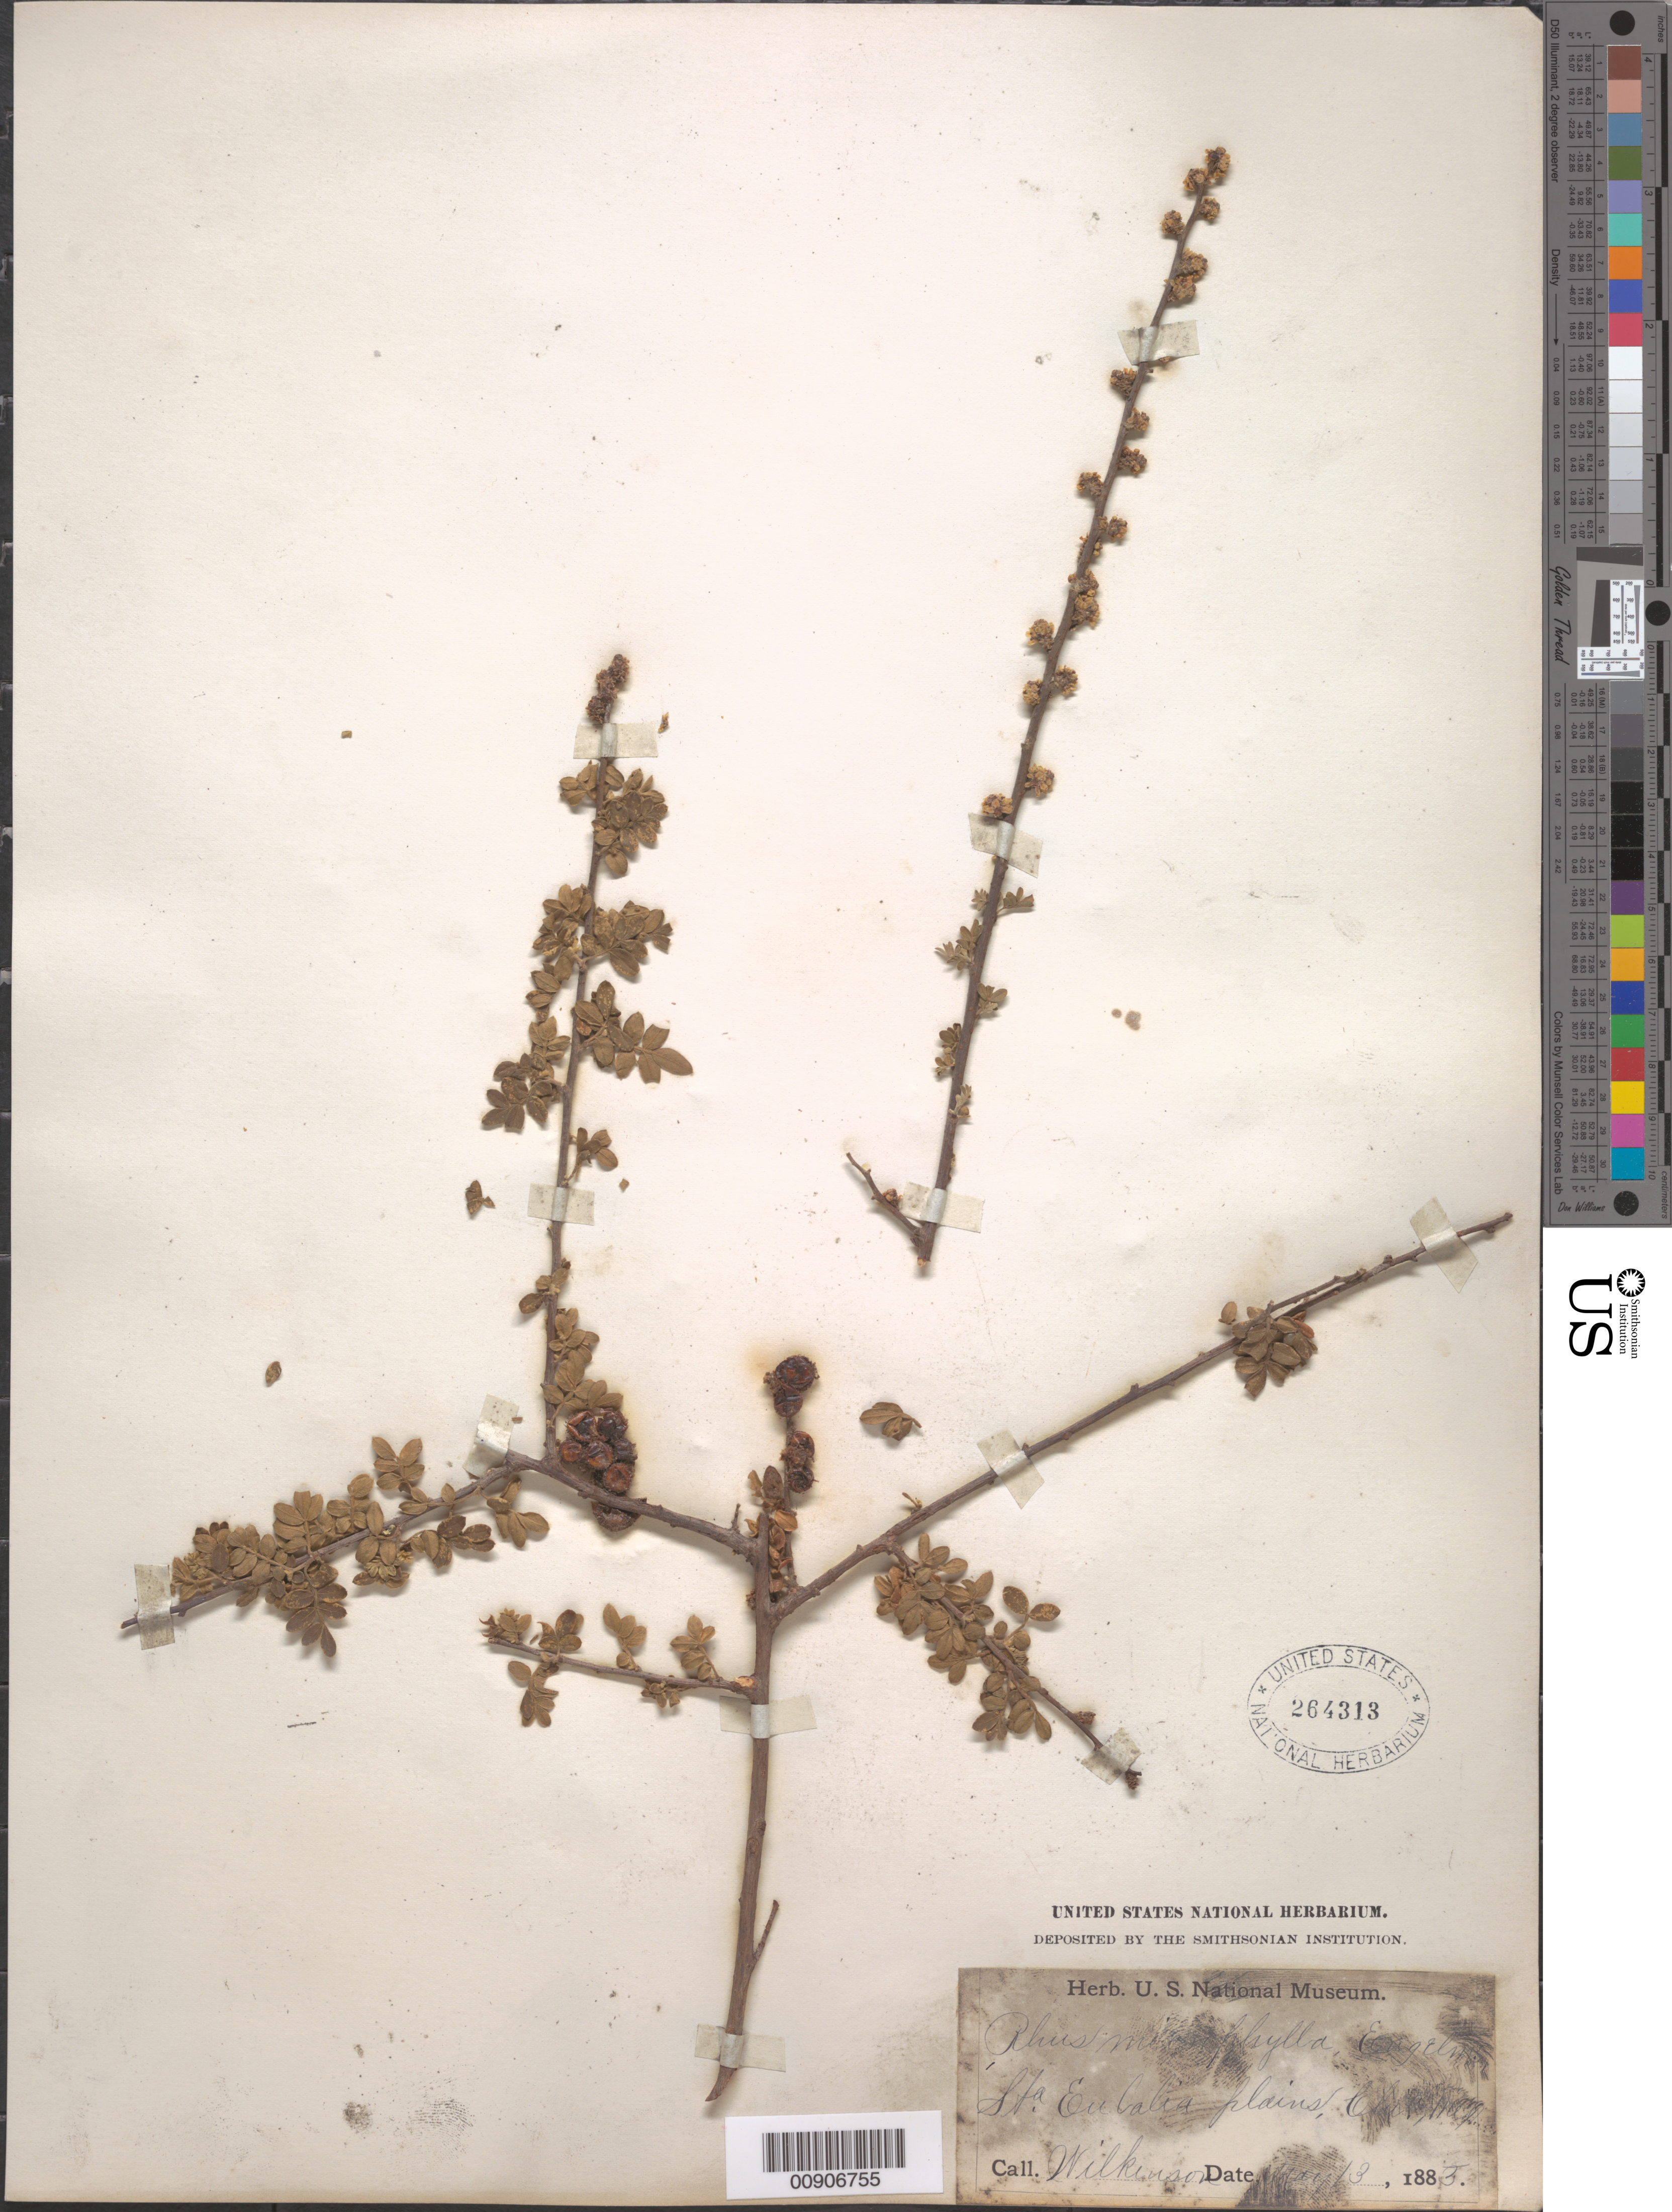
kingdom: Plantae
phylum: Tracheophyta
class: Magnoliopsida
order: Sapindales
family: Anacardiaceae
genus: Rhus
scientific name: Rhus microphylla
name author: Engelm.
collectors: Wilkinson, --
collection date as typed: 13 May 1885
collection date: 1885-05-13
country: Mexico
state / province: Chihuahua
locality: Sta. Eulalia plains, Chihuahua.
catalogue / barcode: US 264313